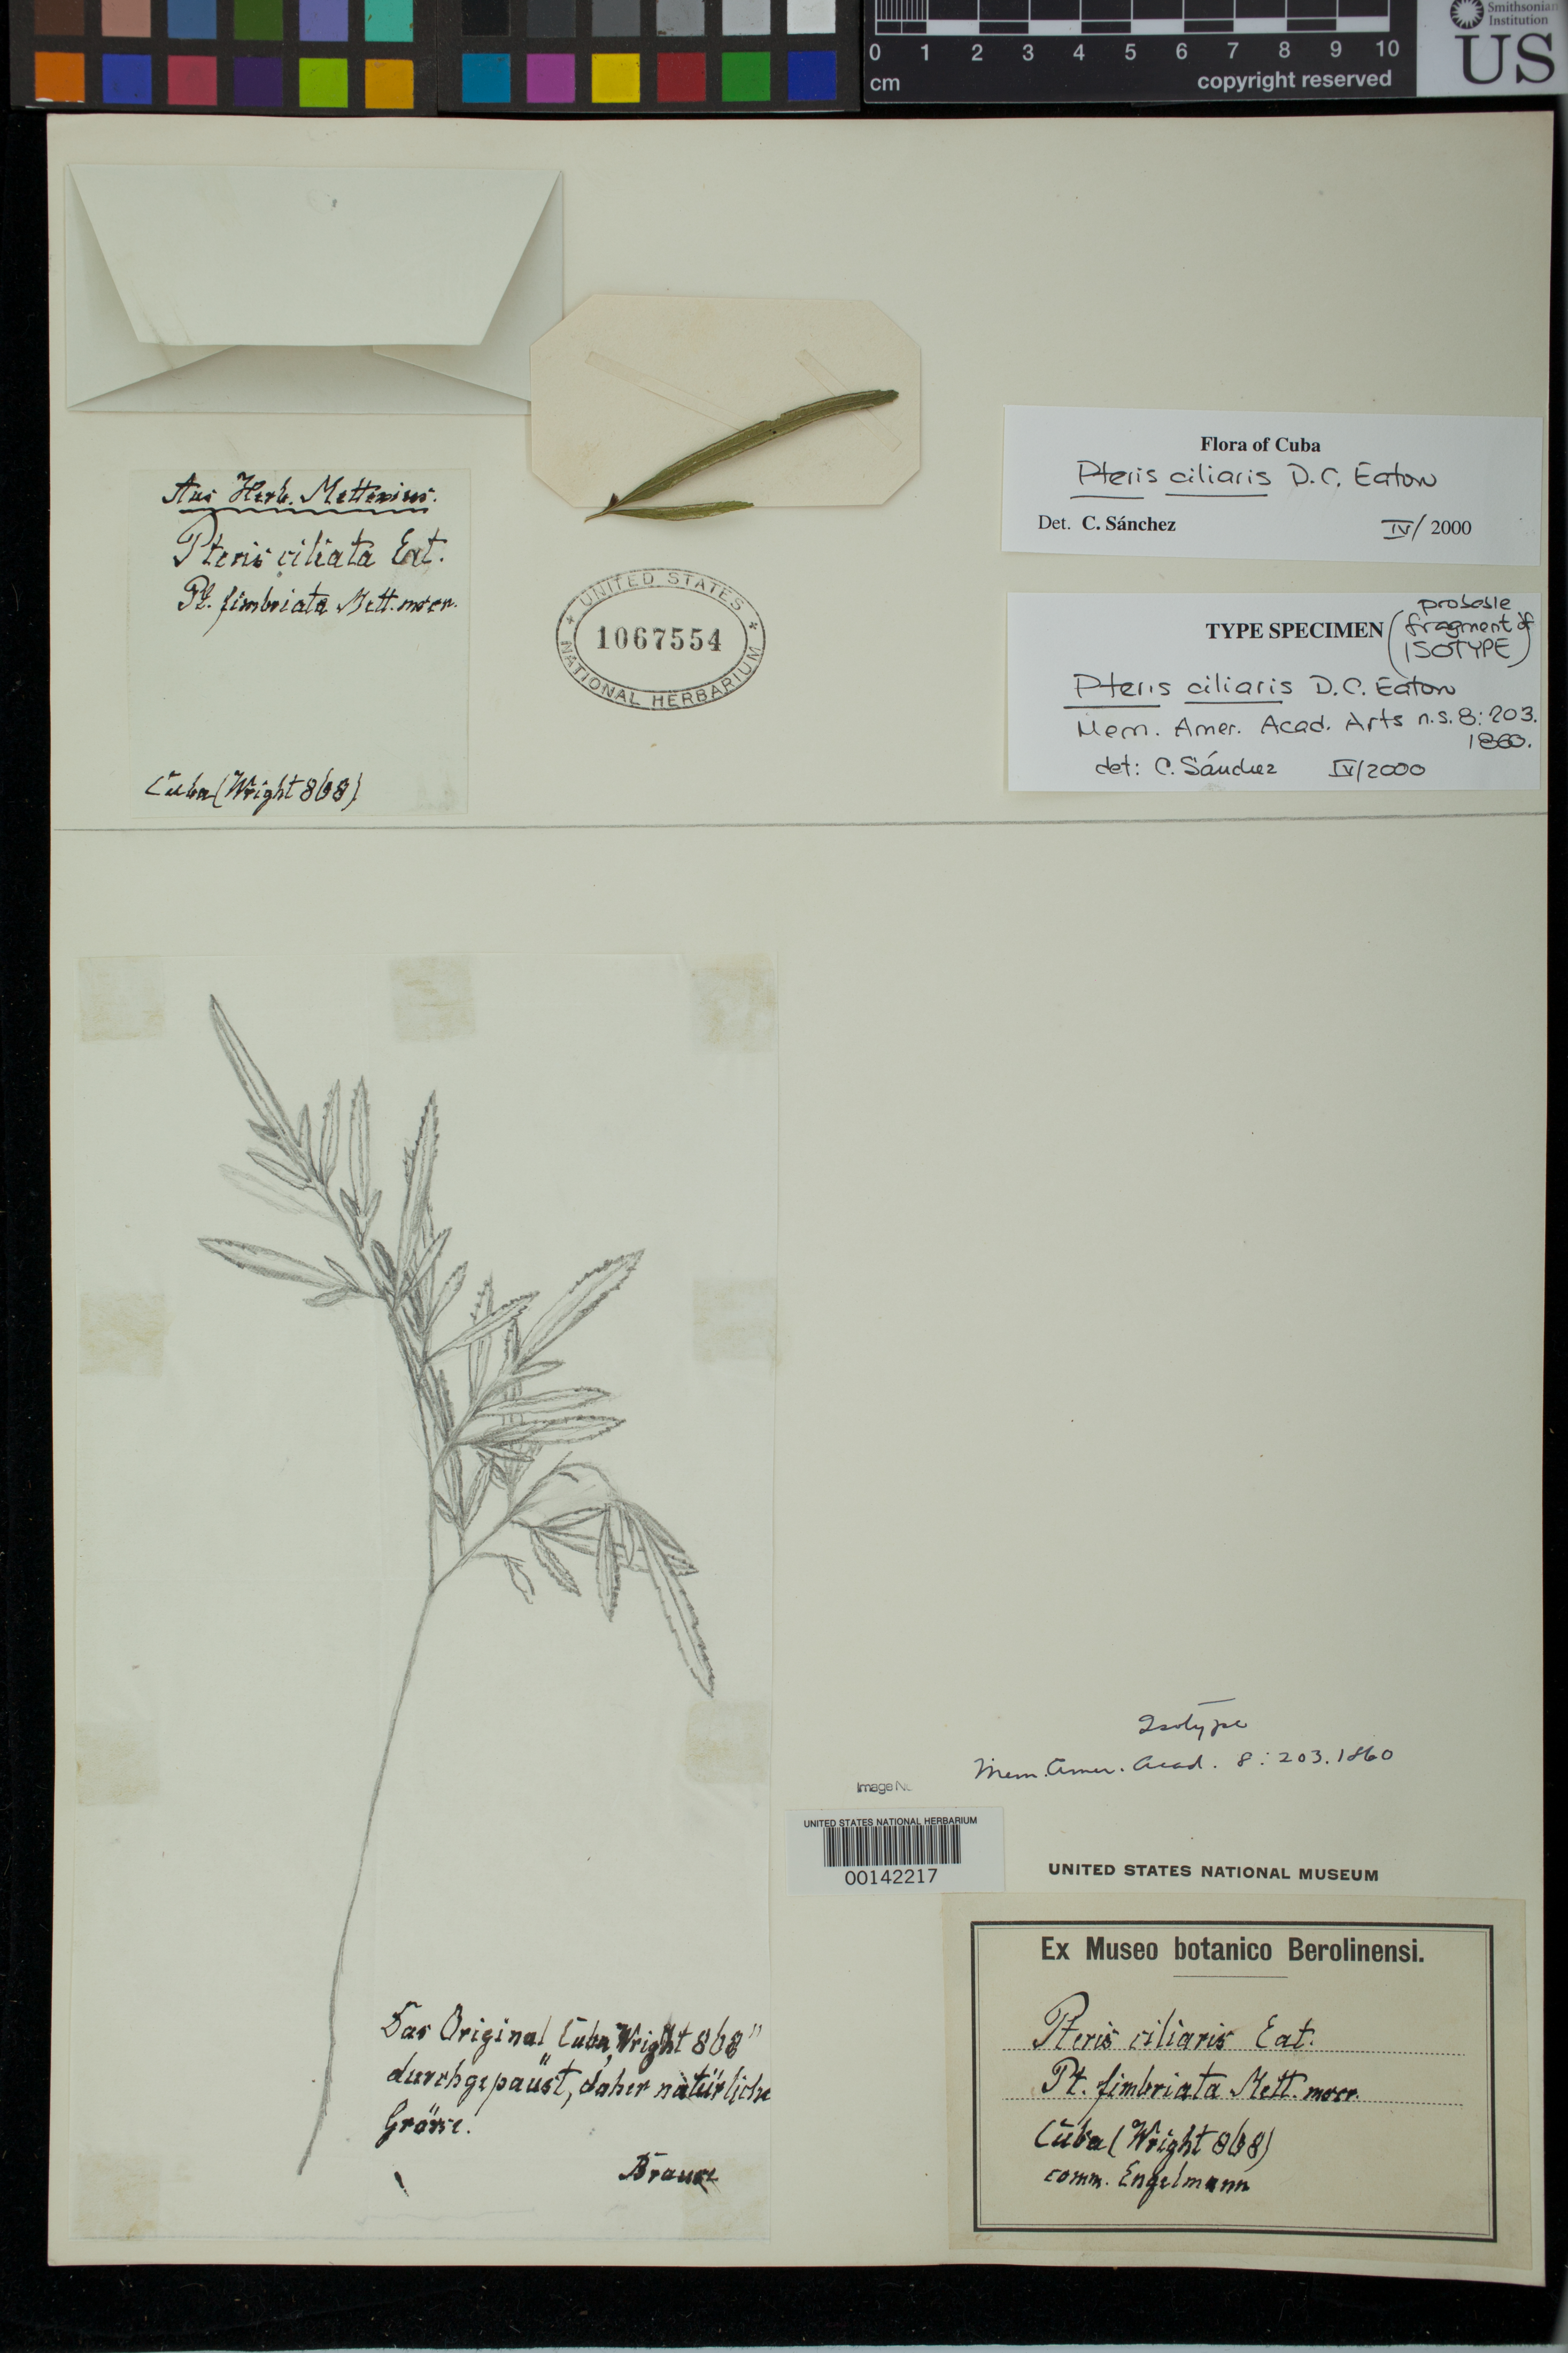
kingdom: Plantae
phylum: Tracheophyta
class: Polypodiopsida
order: Polypodiales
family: Pteridaceae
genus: Pteris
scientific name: Pteris ciliaris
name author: D.C. Eaton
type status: Type Collection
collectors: C. Wright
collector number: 868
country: Cuba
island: Greater Antilles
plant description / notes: Drawing and fragmentary material of type specimen ex herb. Berlin (?), "comm. Engelmann"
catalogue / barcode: US 1067554